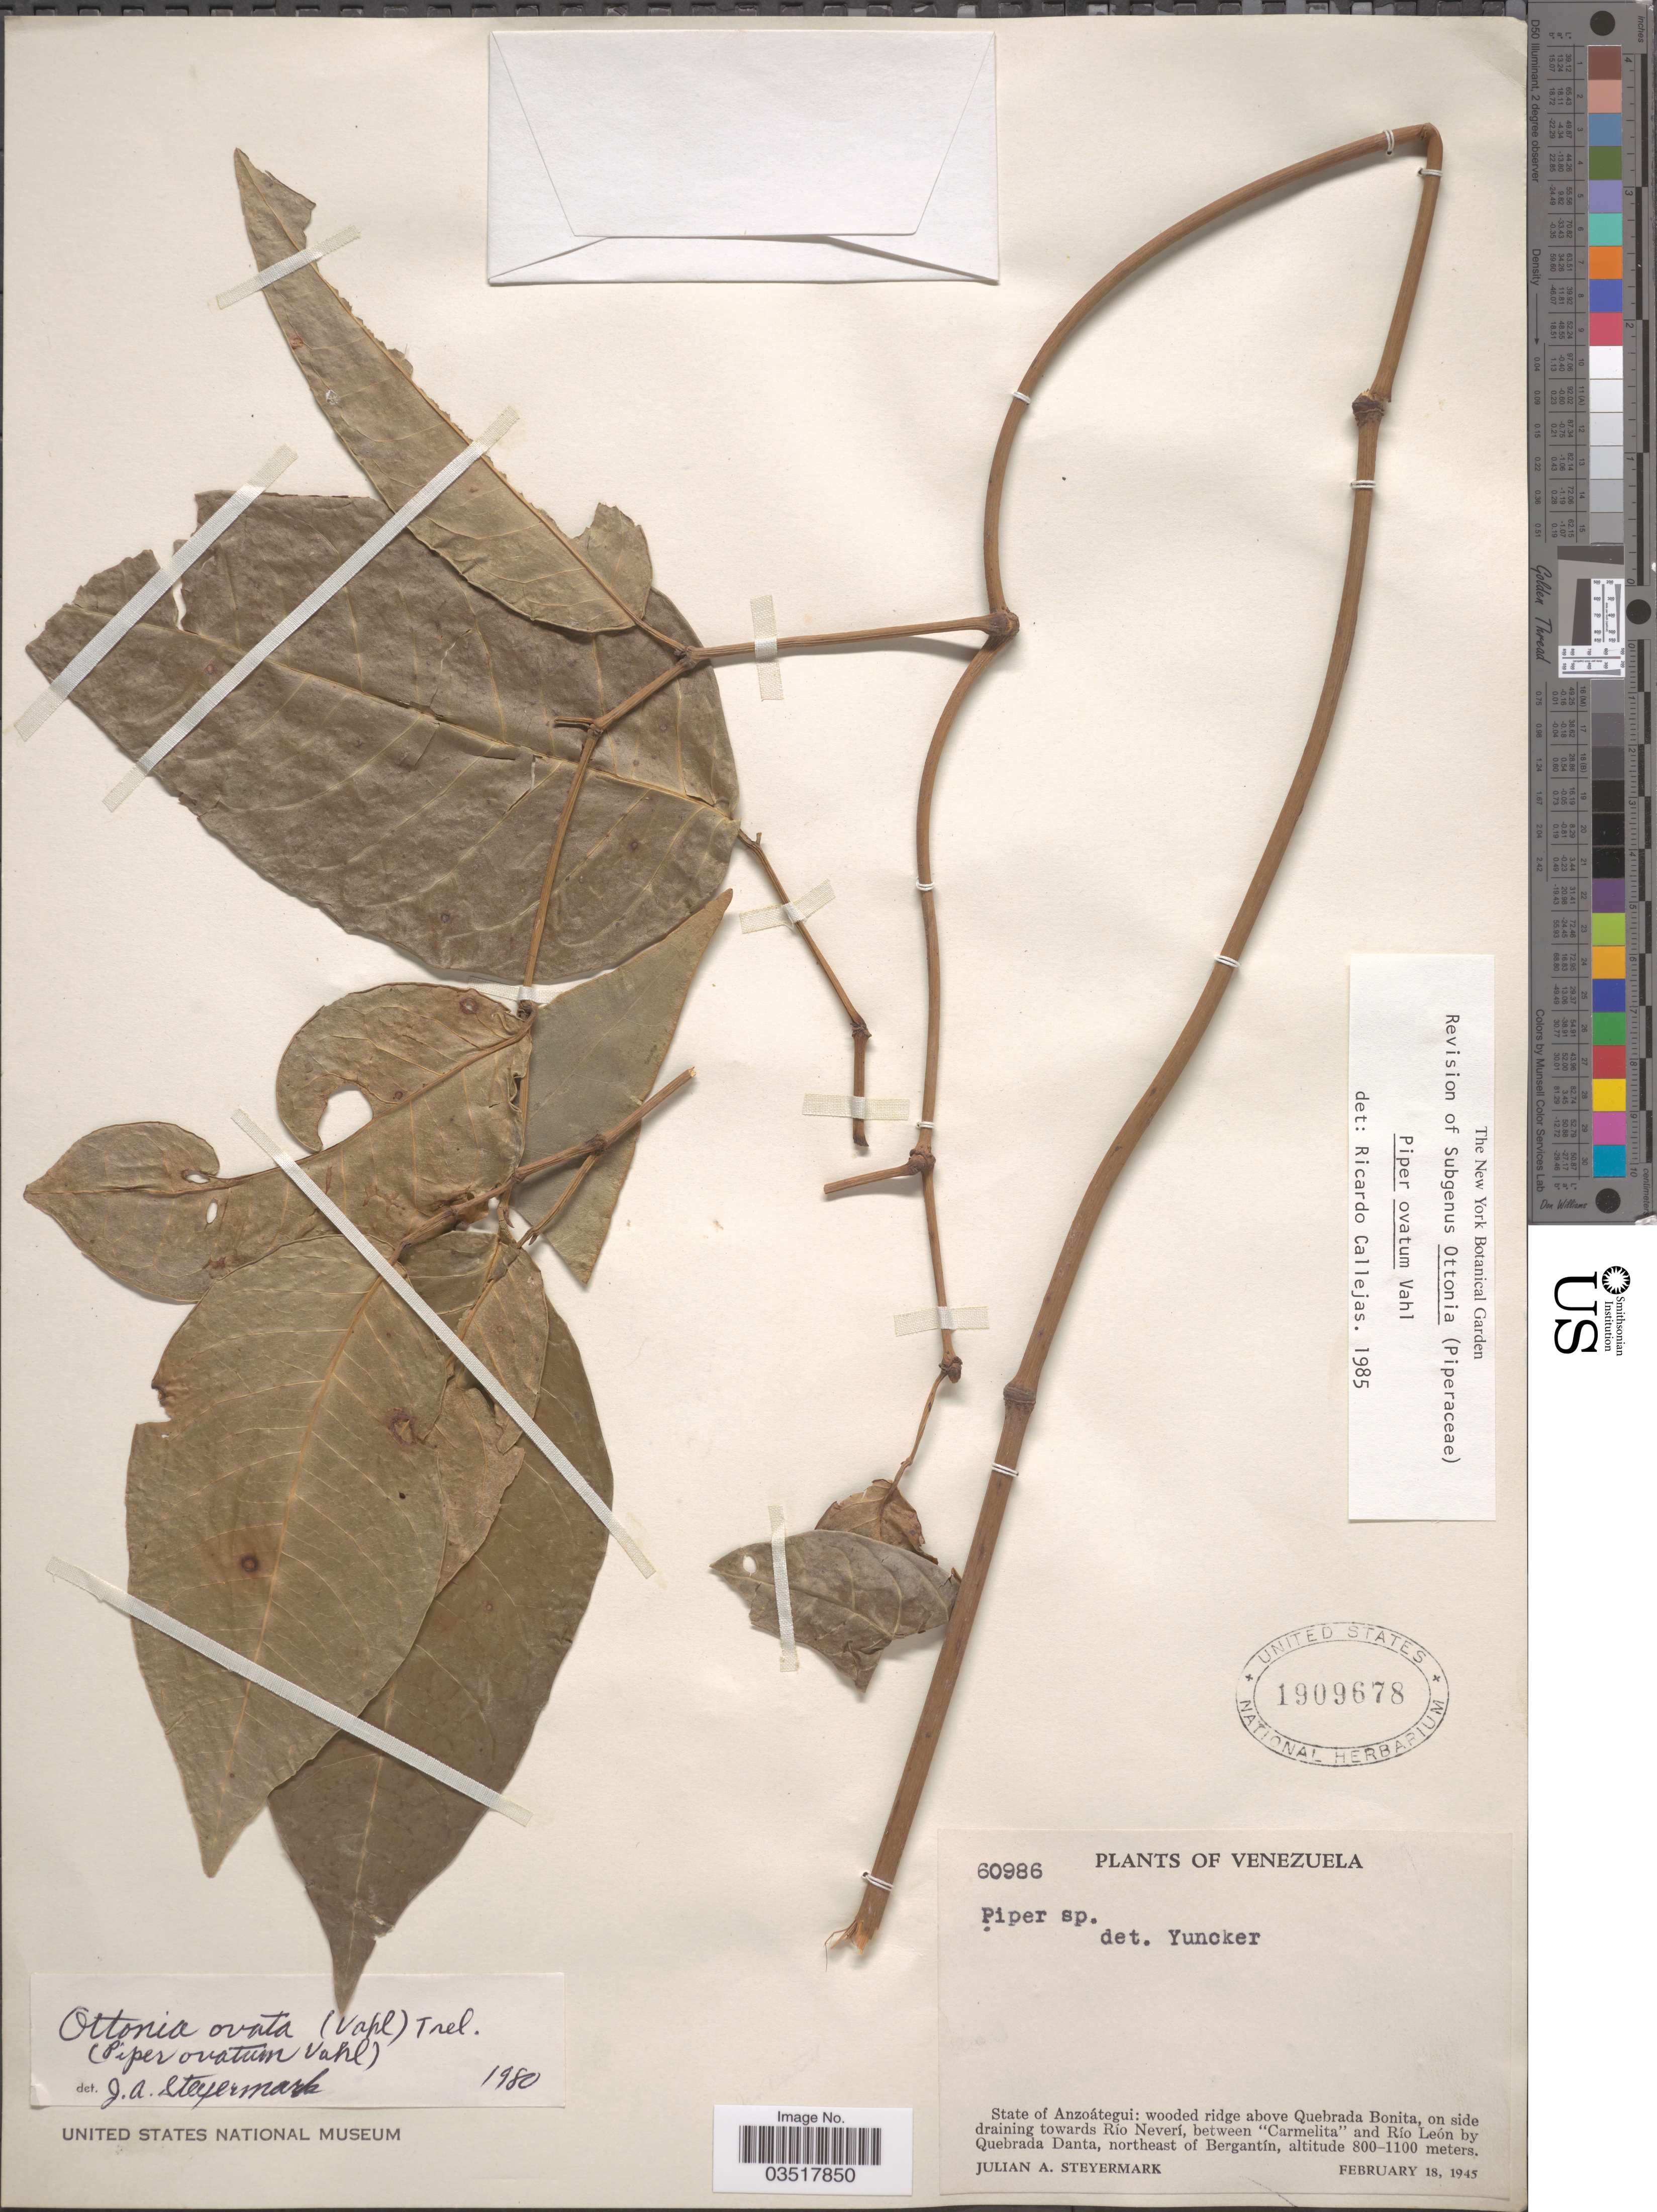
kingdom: Plantae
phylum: Tracheophyta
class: Magnoliopsida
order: Piperales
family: Piperaceae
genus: Piper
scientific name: Piper ovatum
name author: Vahl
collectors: J. Steyermark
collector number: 60986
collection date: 1945-02-18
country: Venezuela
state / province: Anzoategui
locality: Wooded ridge above Quebrada Bonita, on side draining towards Río Neverí, between 'Carmelita' and Río León by Quebrada Danta, northeast of Bergantín.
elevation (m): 800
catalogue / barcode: US 1909678